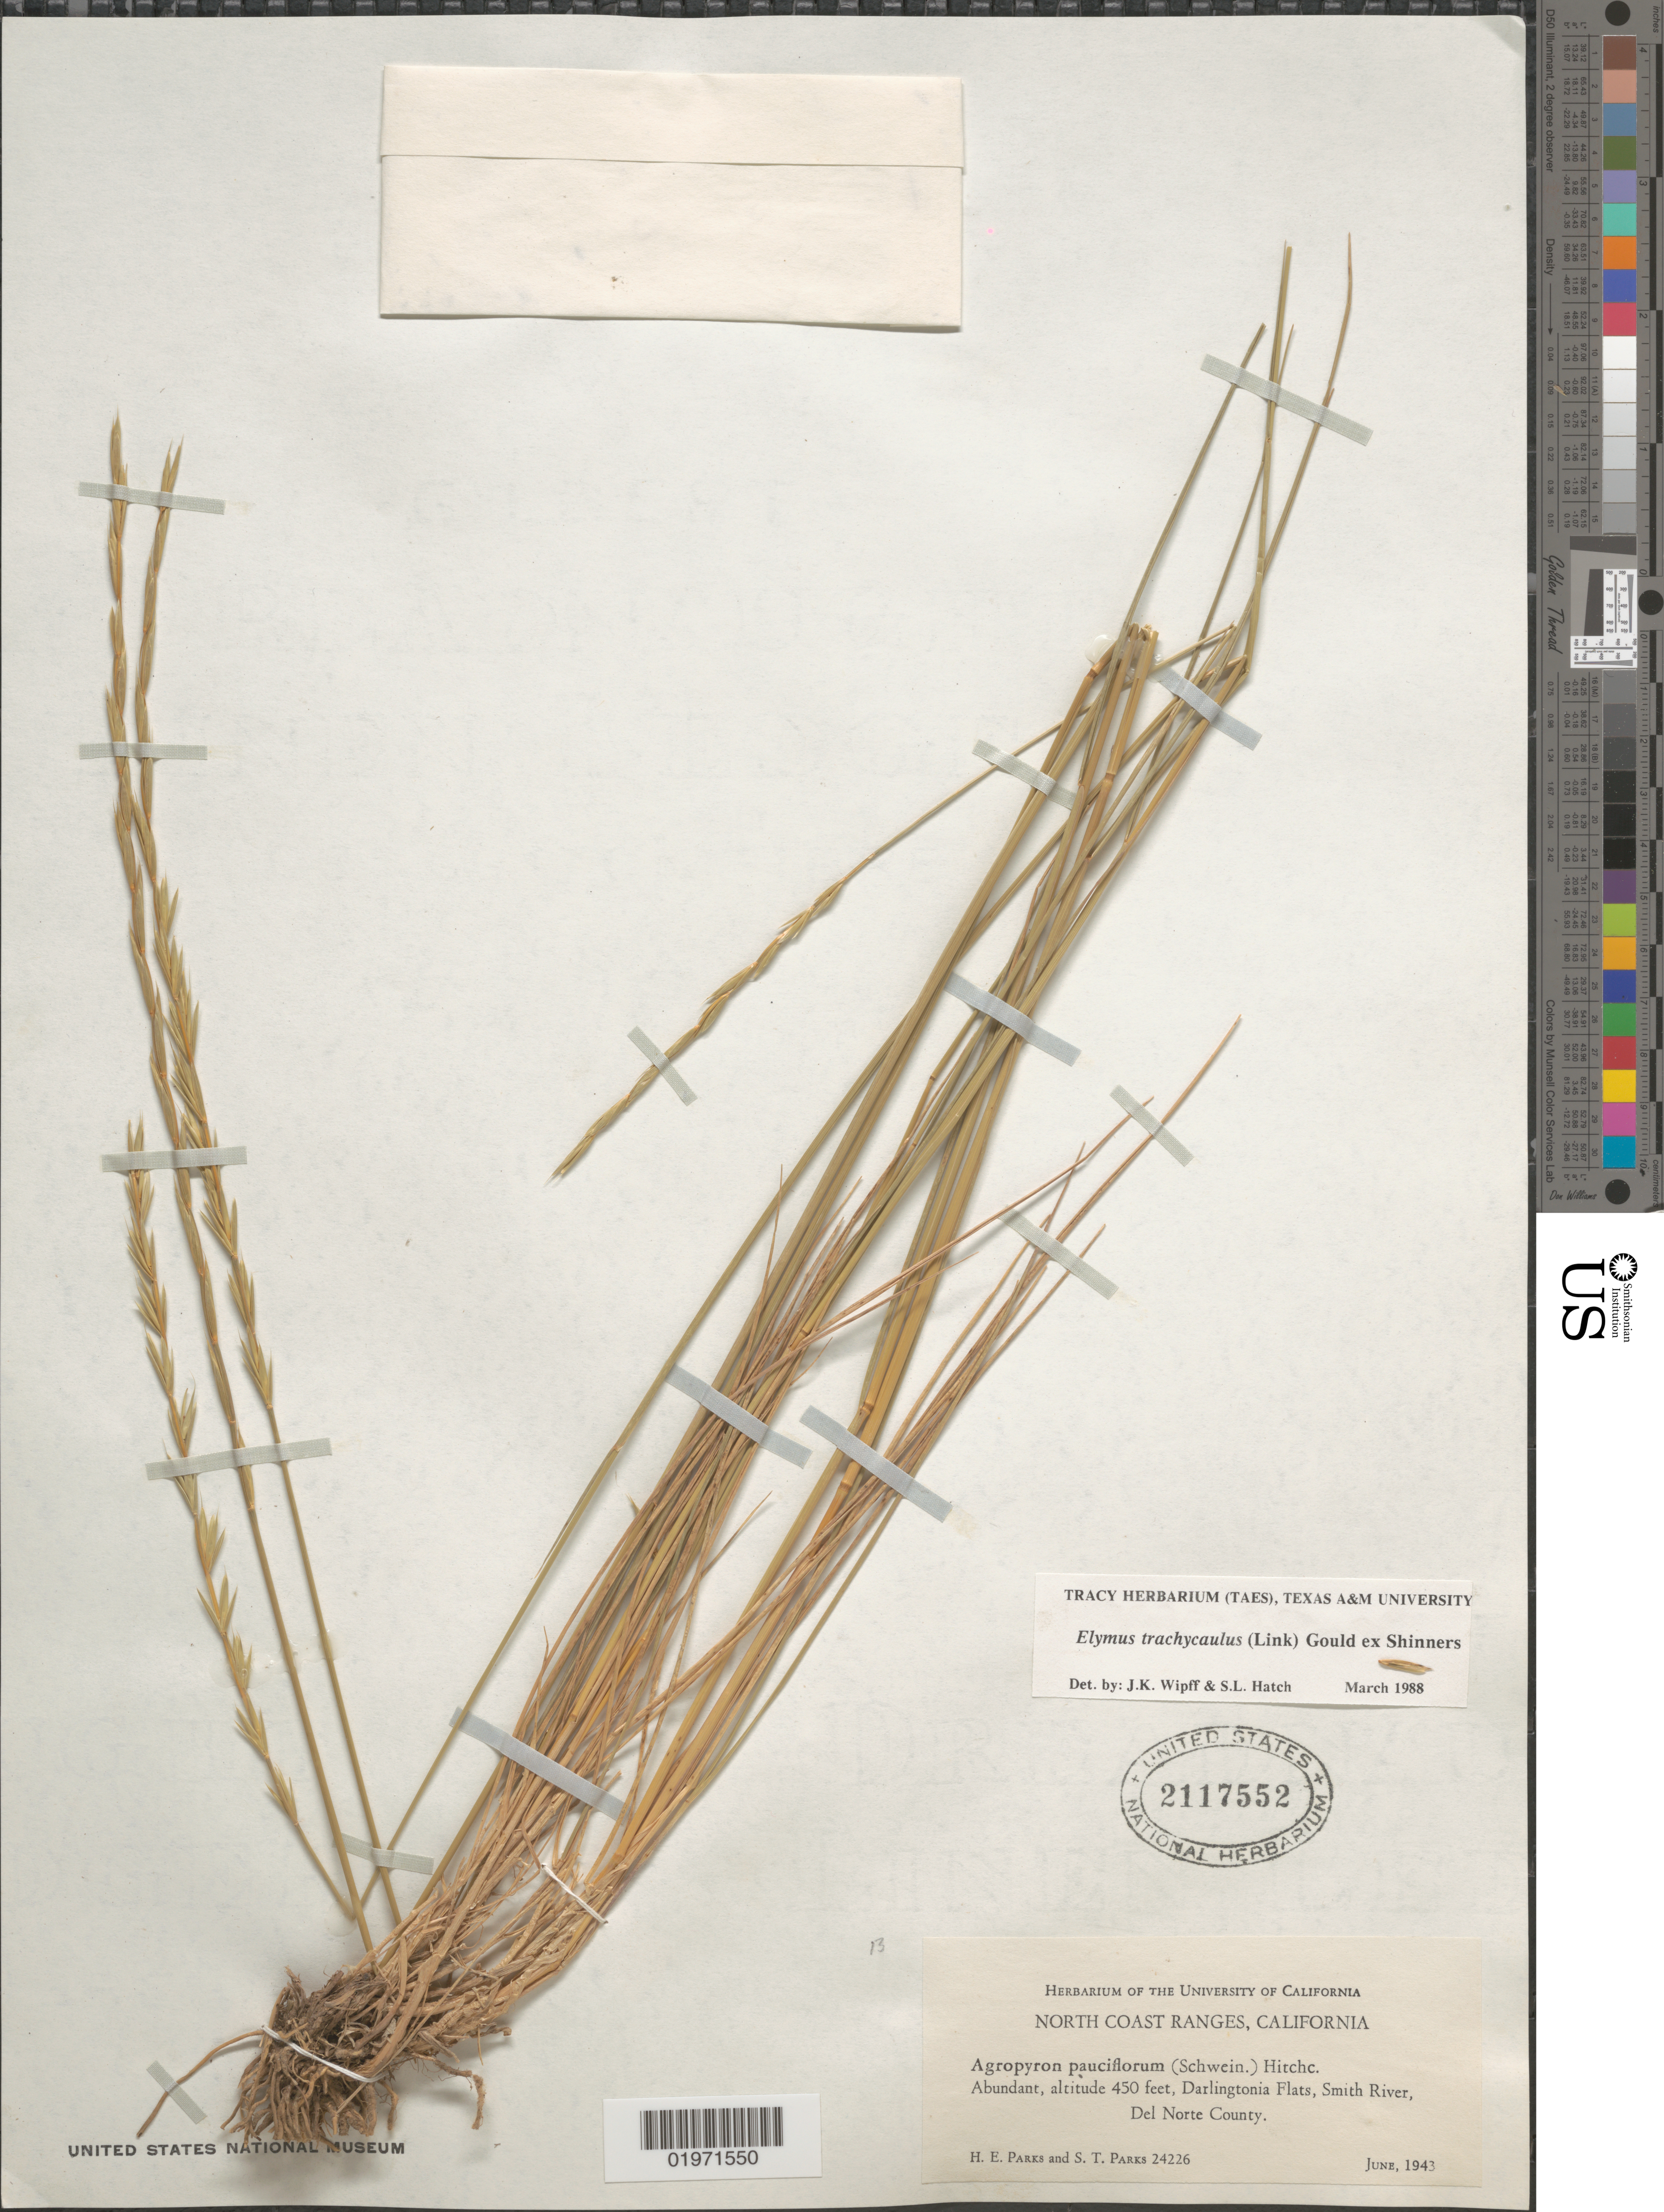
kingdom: Plantae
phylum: Tracheophyta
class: Liliopsida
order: Poales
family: Poaceae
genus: Elymus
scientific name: Elymus trachycaulus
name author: (Link) Gould ex Shinners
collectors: H. E. Parks & S. Parks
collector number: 24226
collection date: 1943-06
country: United States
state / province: California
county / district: Del Norte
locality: North Coast Ranges. Abundant, Darlingtonia Flats, Smith River, Del Norte County.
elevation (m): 137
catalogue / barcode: US 2117552